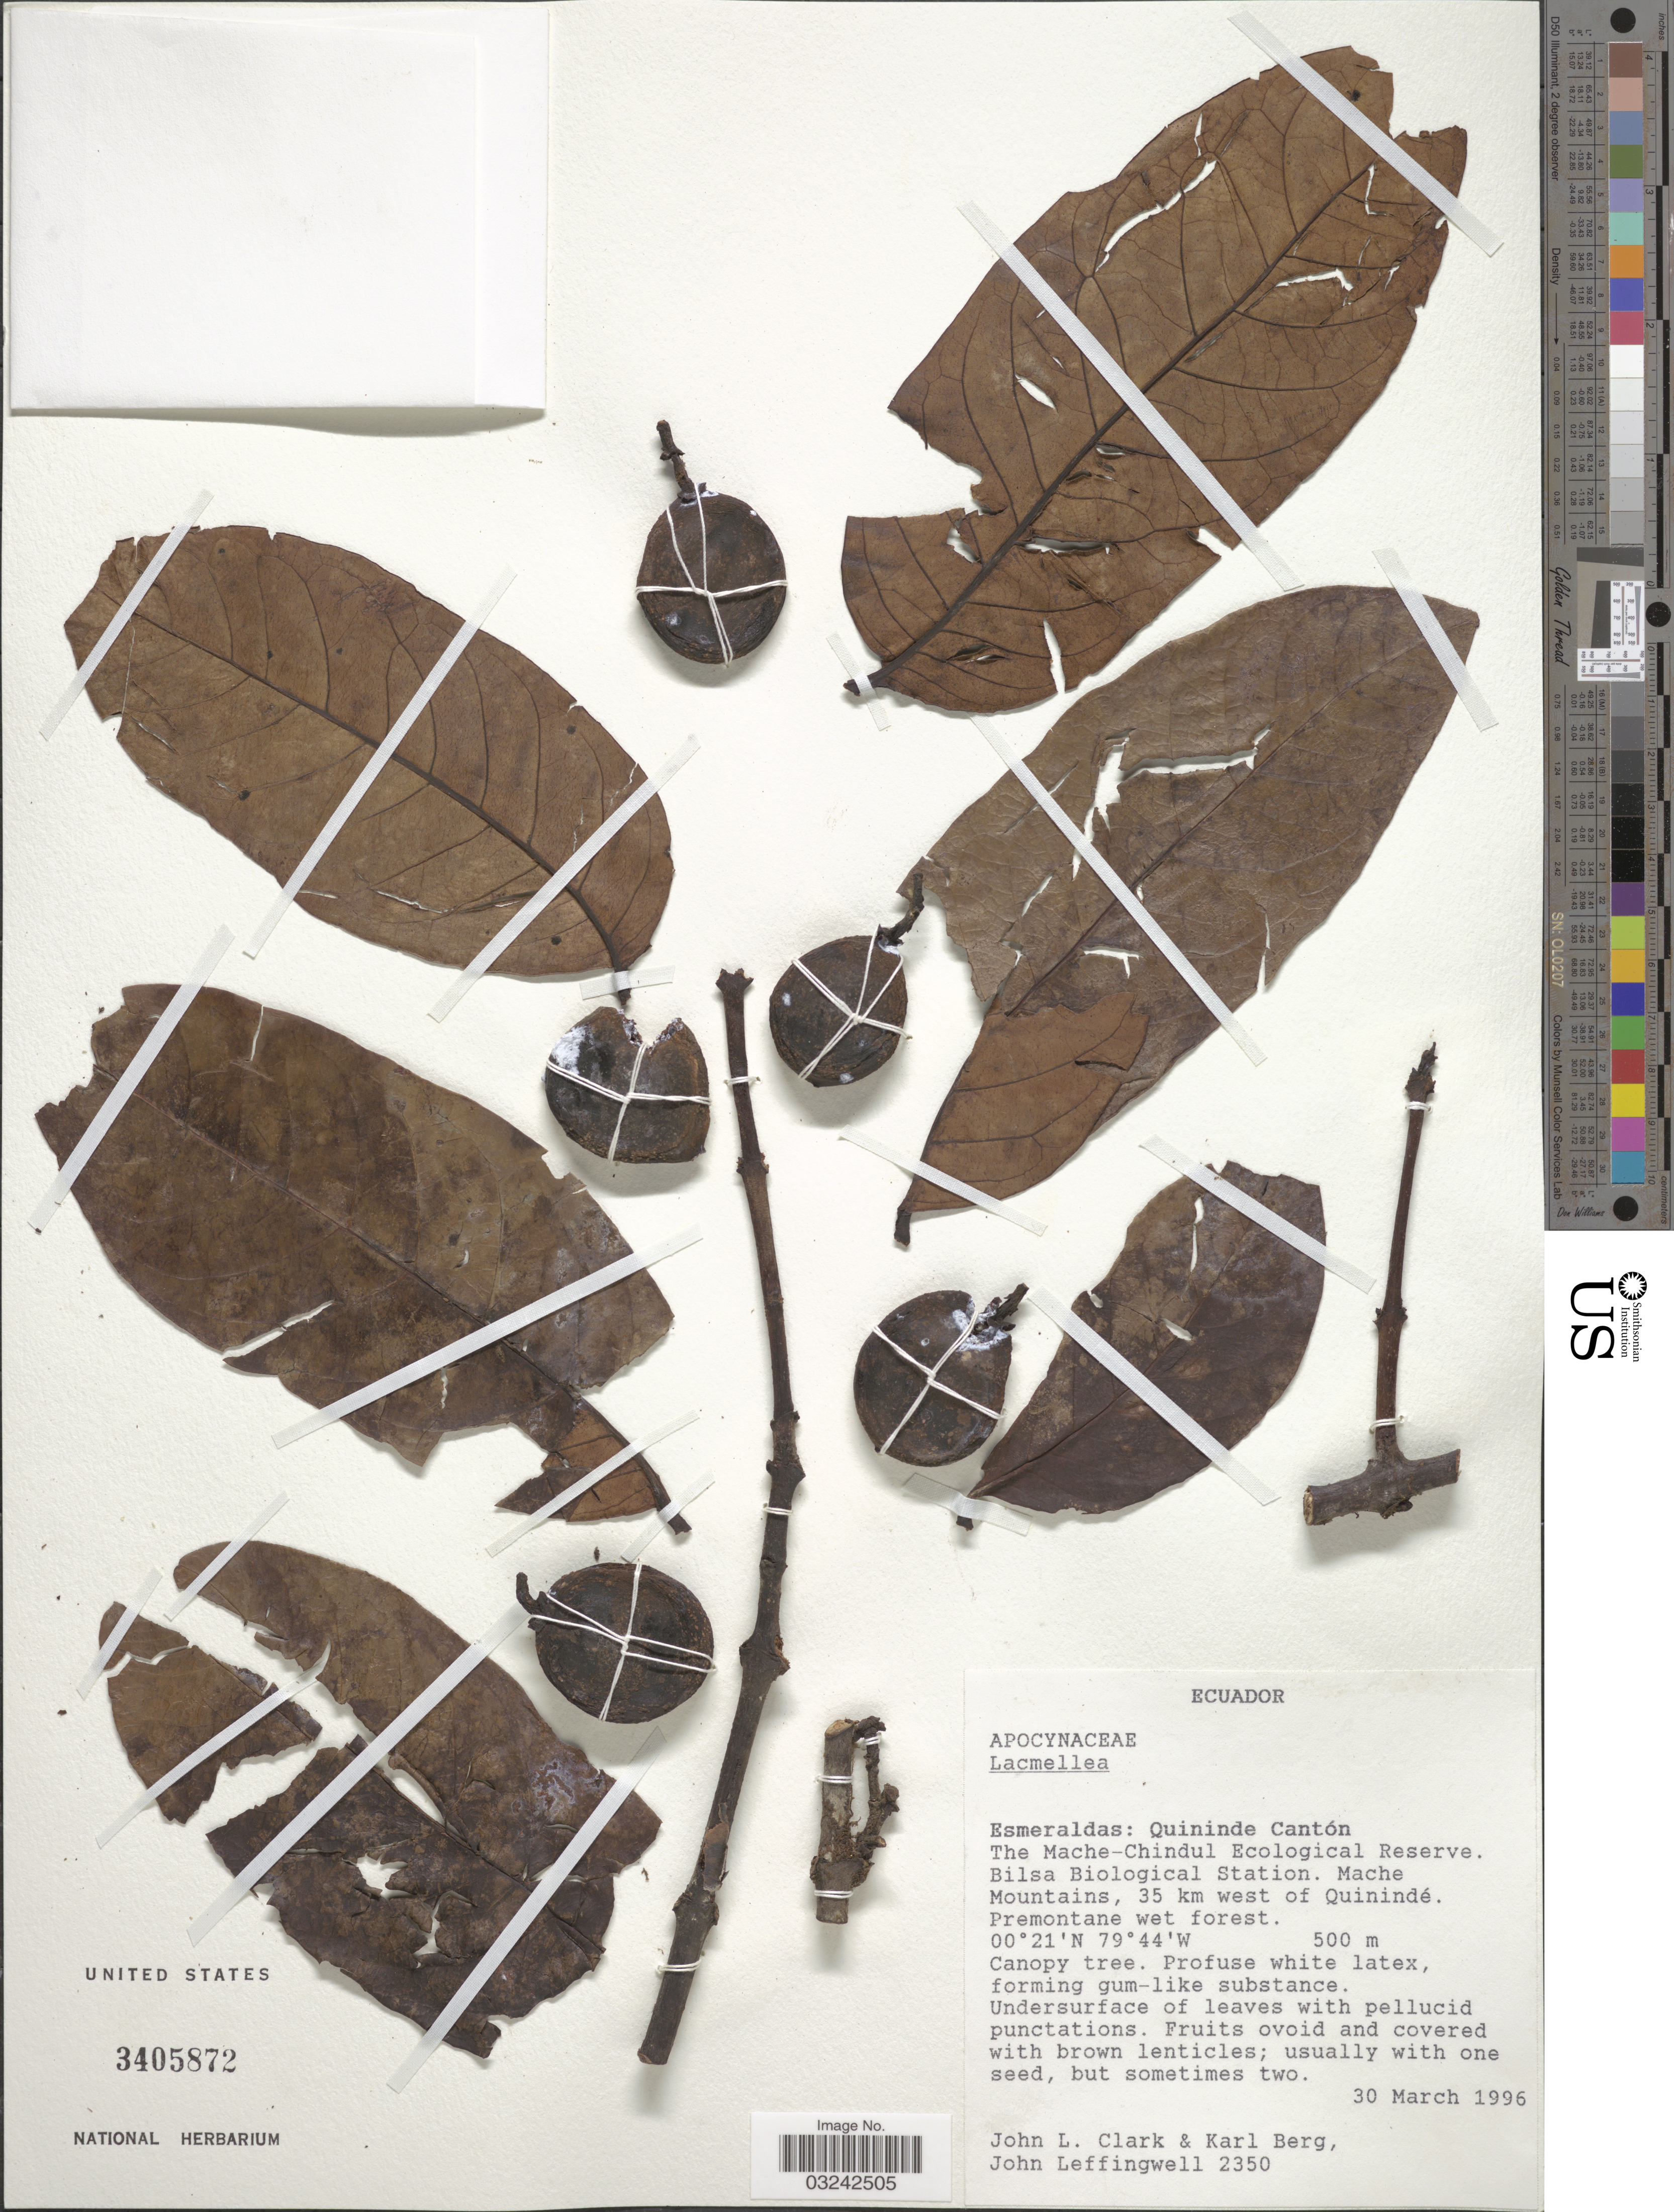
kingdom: Plantae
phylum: Tracheophyta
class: Magnoliopsida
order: Gentianales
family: Apocynaceae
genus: Lacmellea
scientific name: Lacmellea sp.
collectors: J. L. Clark, K. Berg & J. Leffingwell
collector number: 2350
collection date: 1996-03-30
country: Ecuador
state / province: Esmeraldas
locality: Quininde Cantón. The Mache-Chindul Ecological Reserve. Bilsa Biological Station. Mache Mountains, 35 km west of Quinindé.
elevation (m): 500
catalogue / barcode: US 3405872